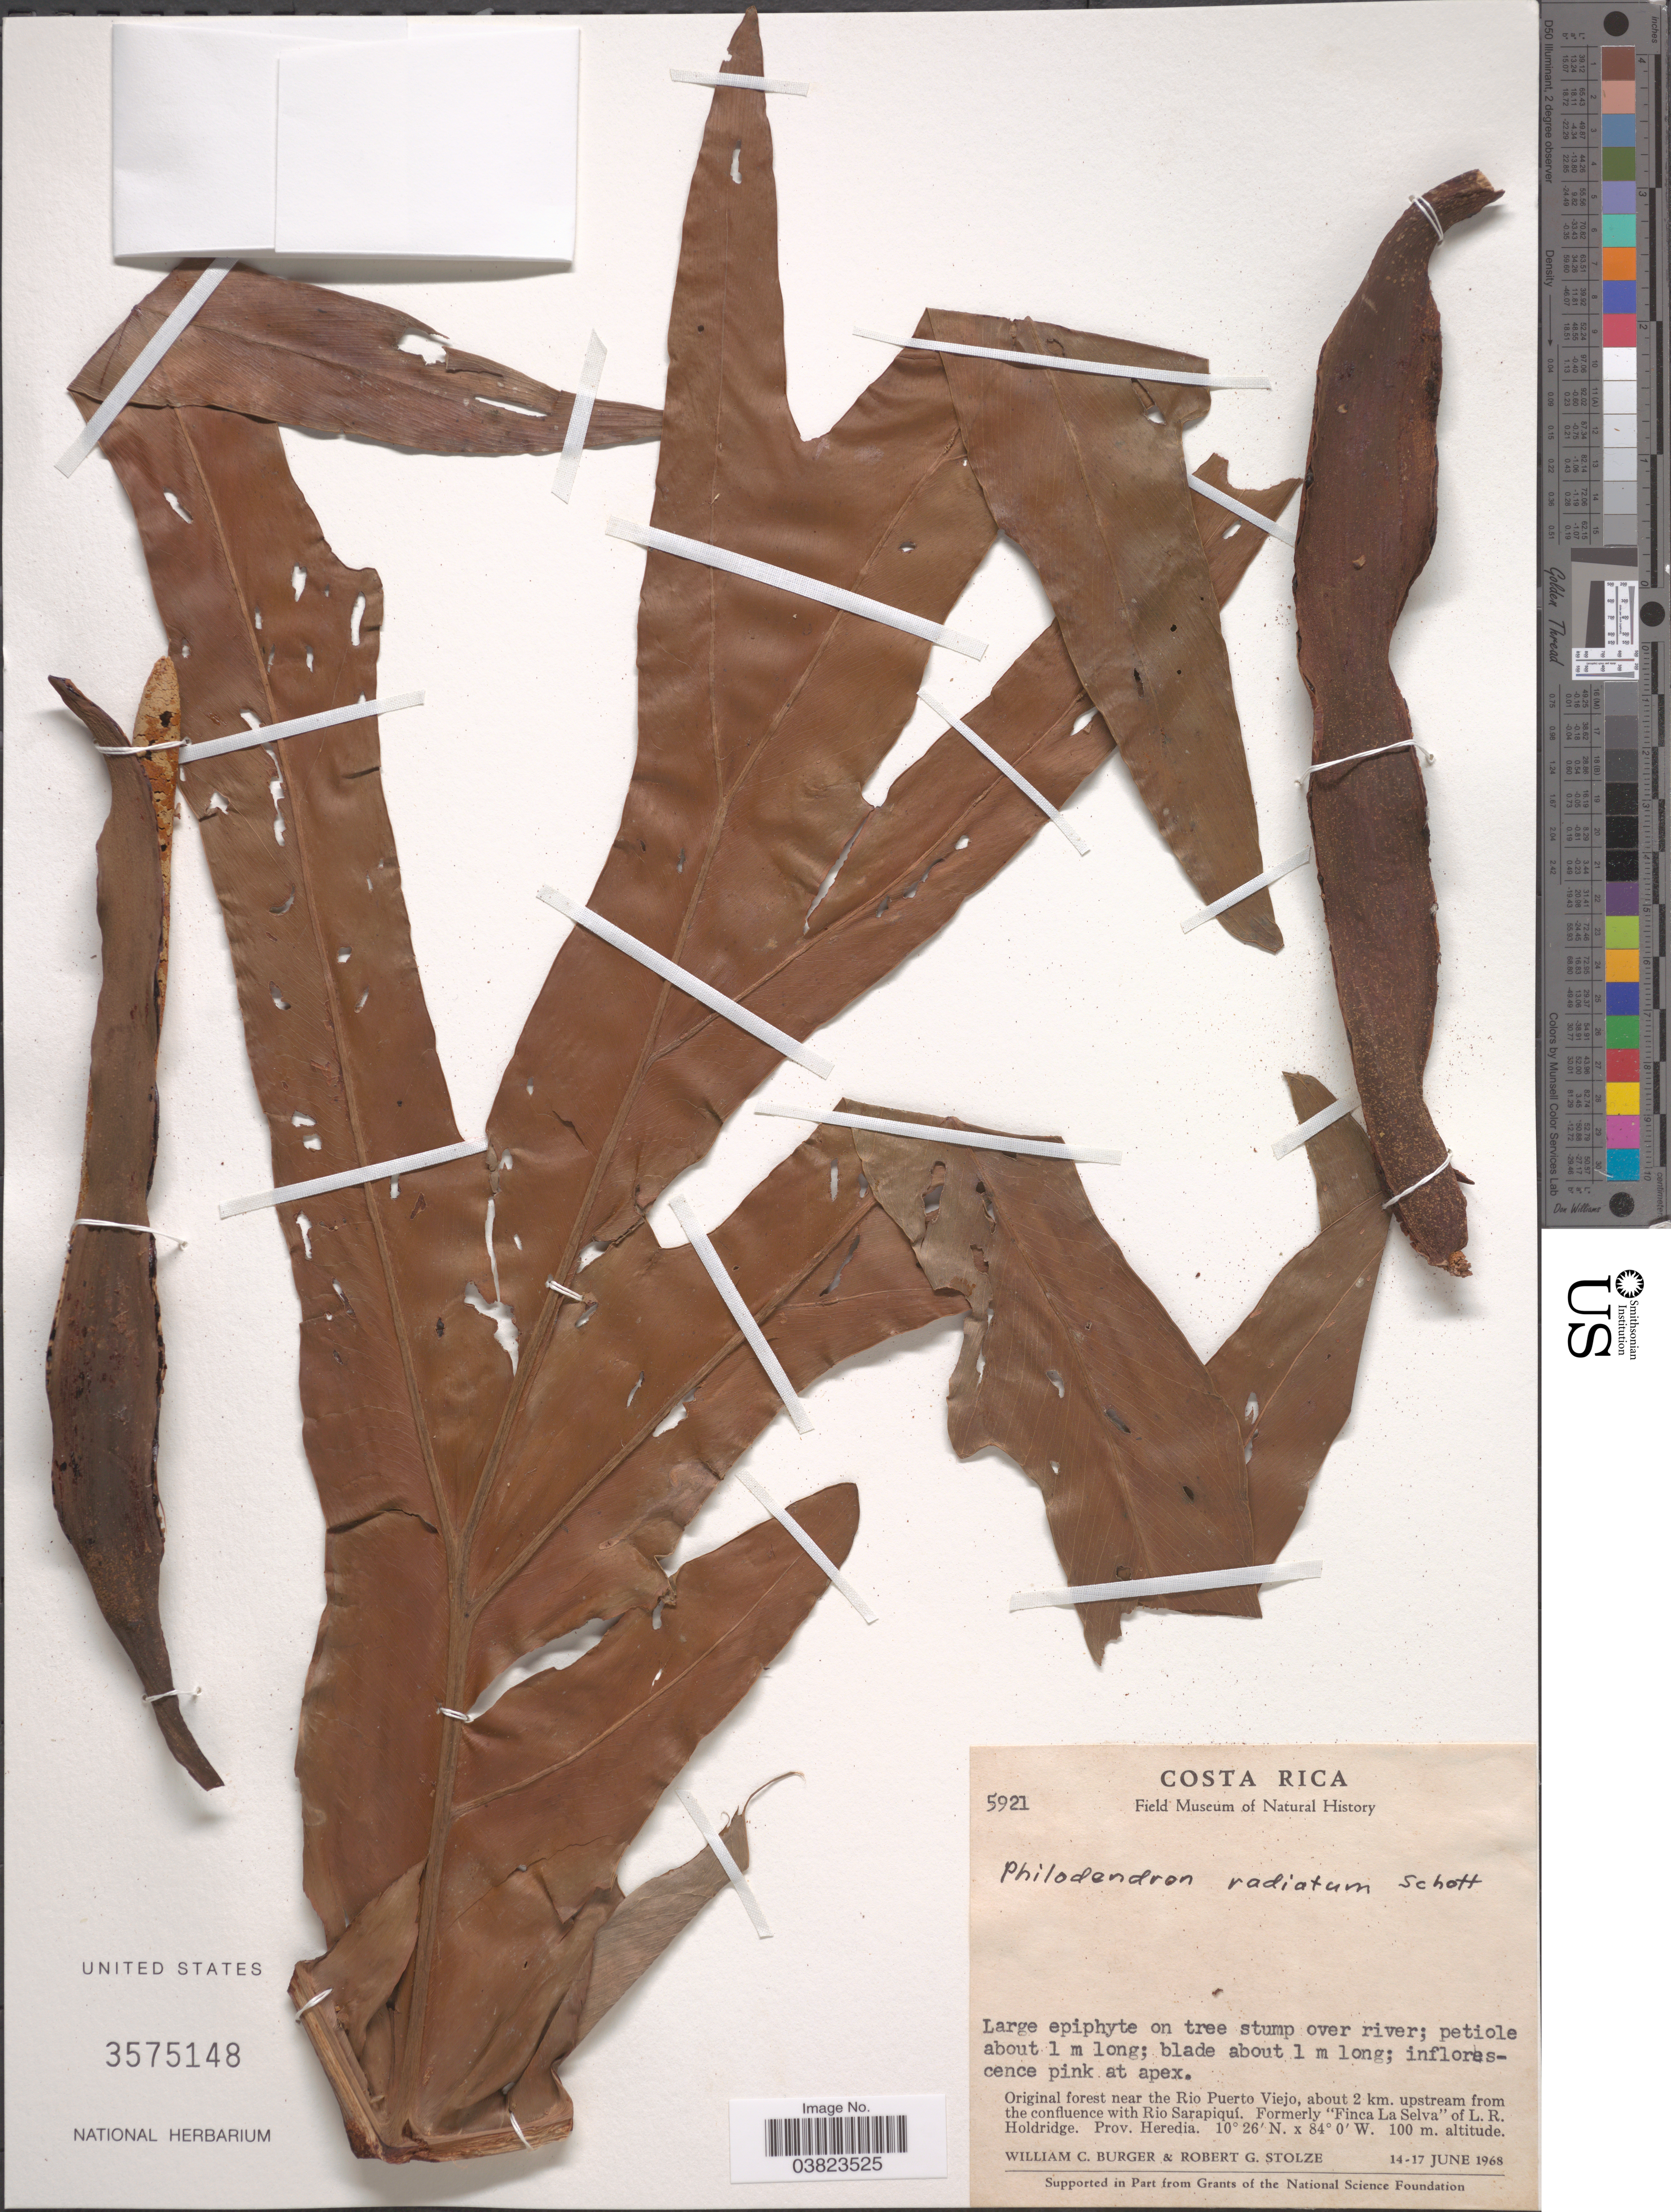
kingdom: Plantae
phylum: Tracheophyta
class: Liliopsida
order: Alismatales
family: Araceae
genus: Philodendron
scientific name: Philodendron radiatum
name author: Schott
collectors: W. Burger & R. G. Stolze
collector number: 5921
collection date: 1968-06-14/1968-06-17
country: Costa Rica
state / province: Heredia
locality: Original forest near the Rio Puerto Viejo, about 2 km. upstream from the confluence with Rio Sarapiquí. Formerly "Finca La Selva" of L.R. Holdridge.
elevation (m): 100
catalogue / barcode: US 3575148